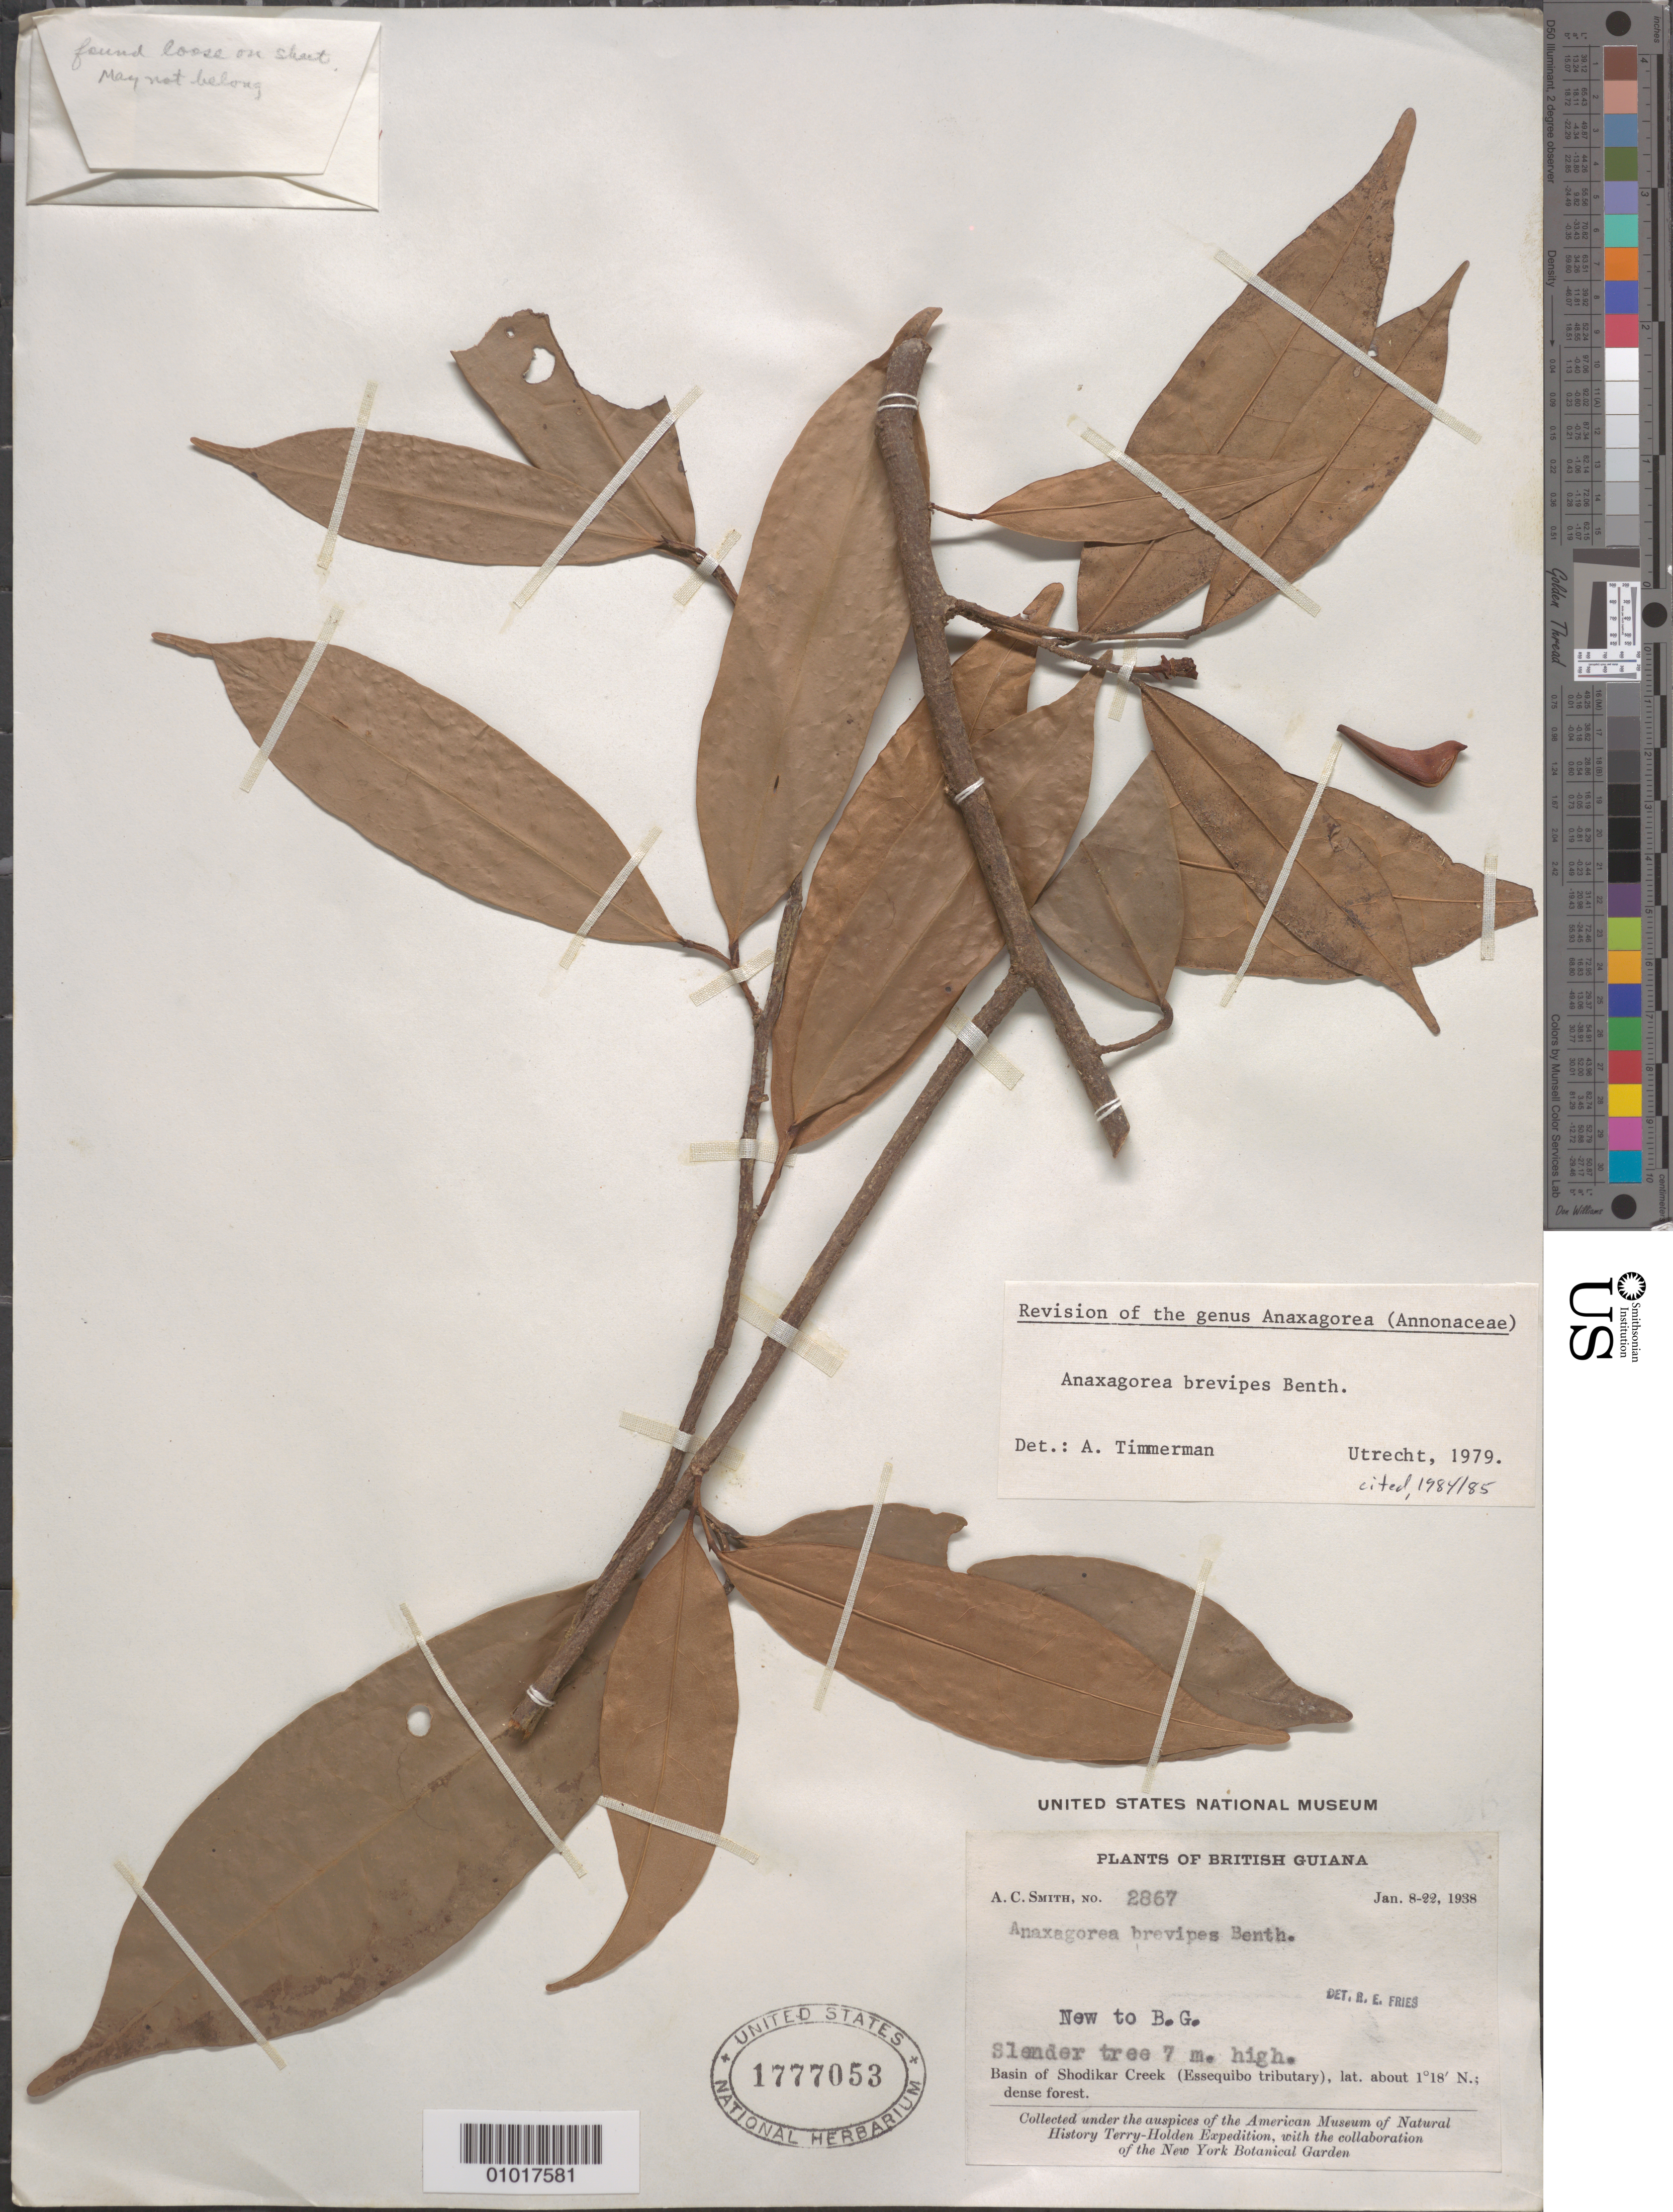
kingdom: Plantae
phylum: Tracheophyta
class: Magnoliopsida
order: Magnoliales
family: Annonaceae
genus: Anaxagorea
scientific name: Anaxagorea brevipes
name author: Benth.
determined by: Timmerman, A.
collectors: A. C. Smith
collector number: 2867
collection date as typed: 8-Jan-38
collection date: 1938-01-08/1938-01-22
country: Guyana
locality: Basin of Shodikar Creek (Essequibo tributary)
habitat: Basin of creek, dense forest.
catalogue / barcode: US 1777053